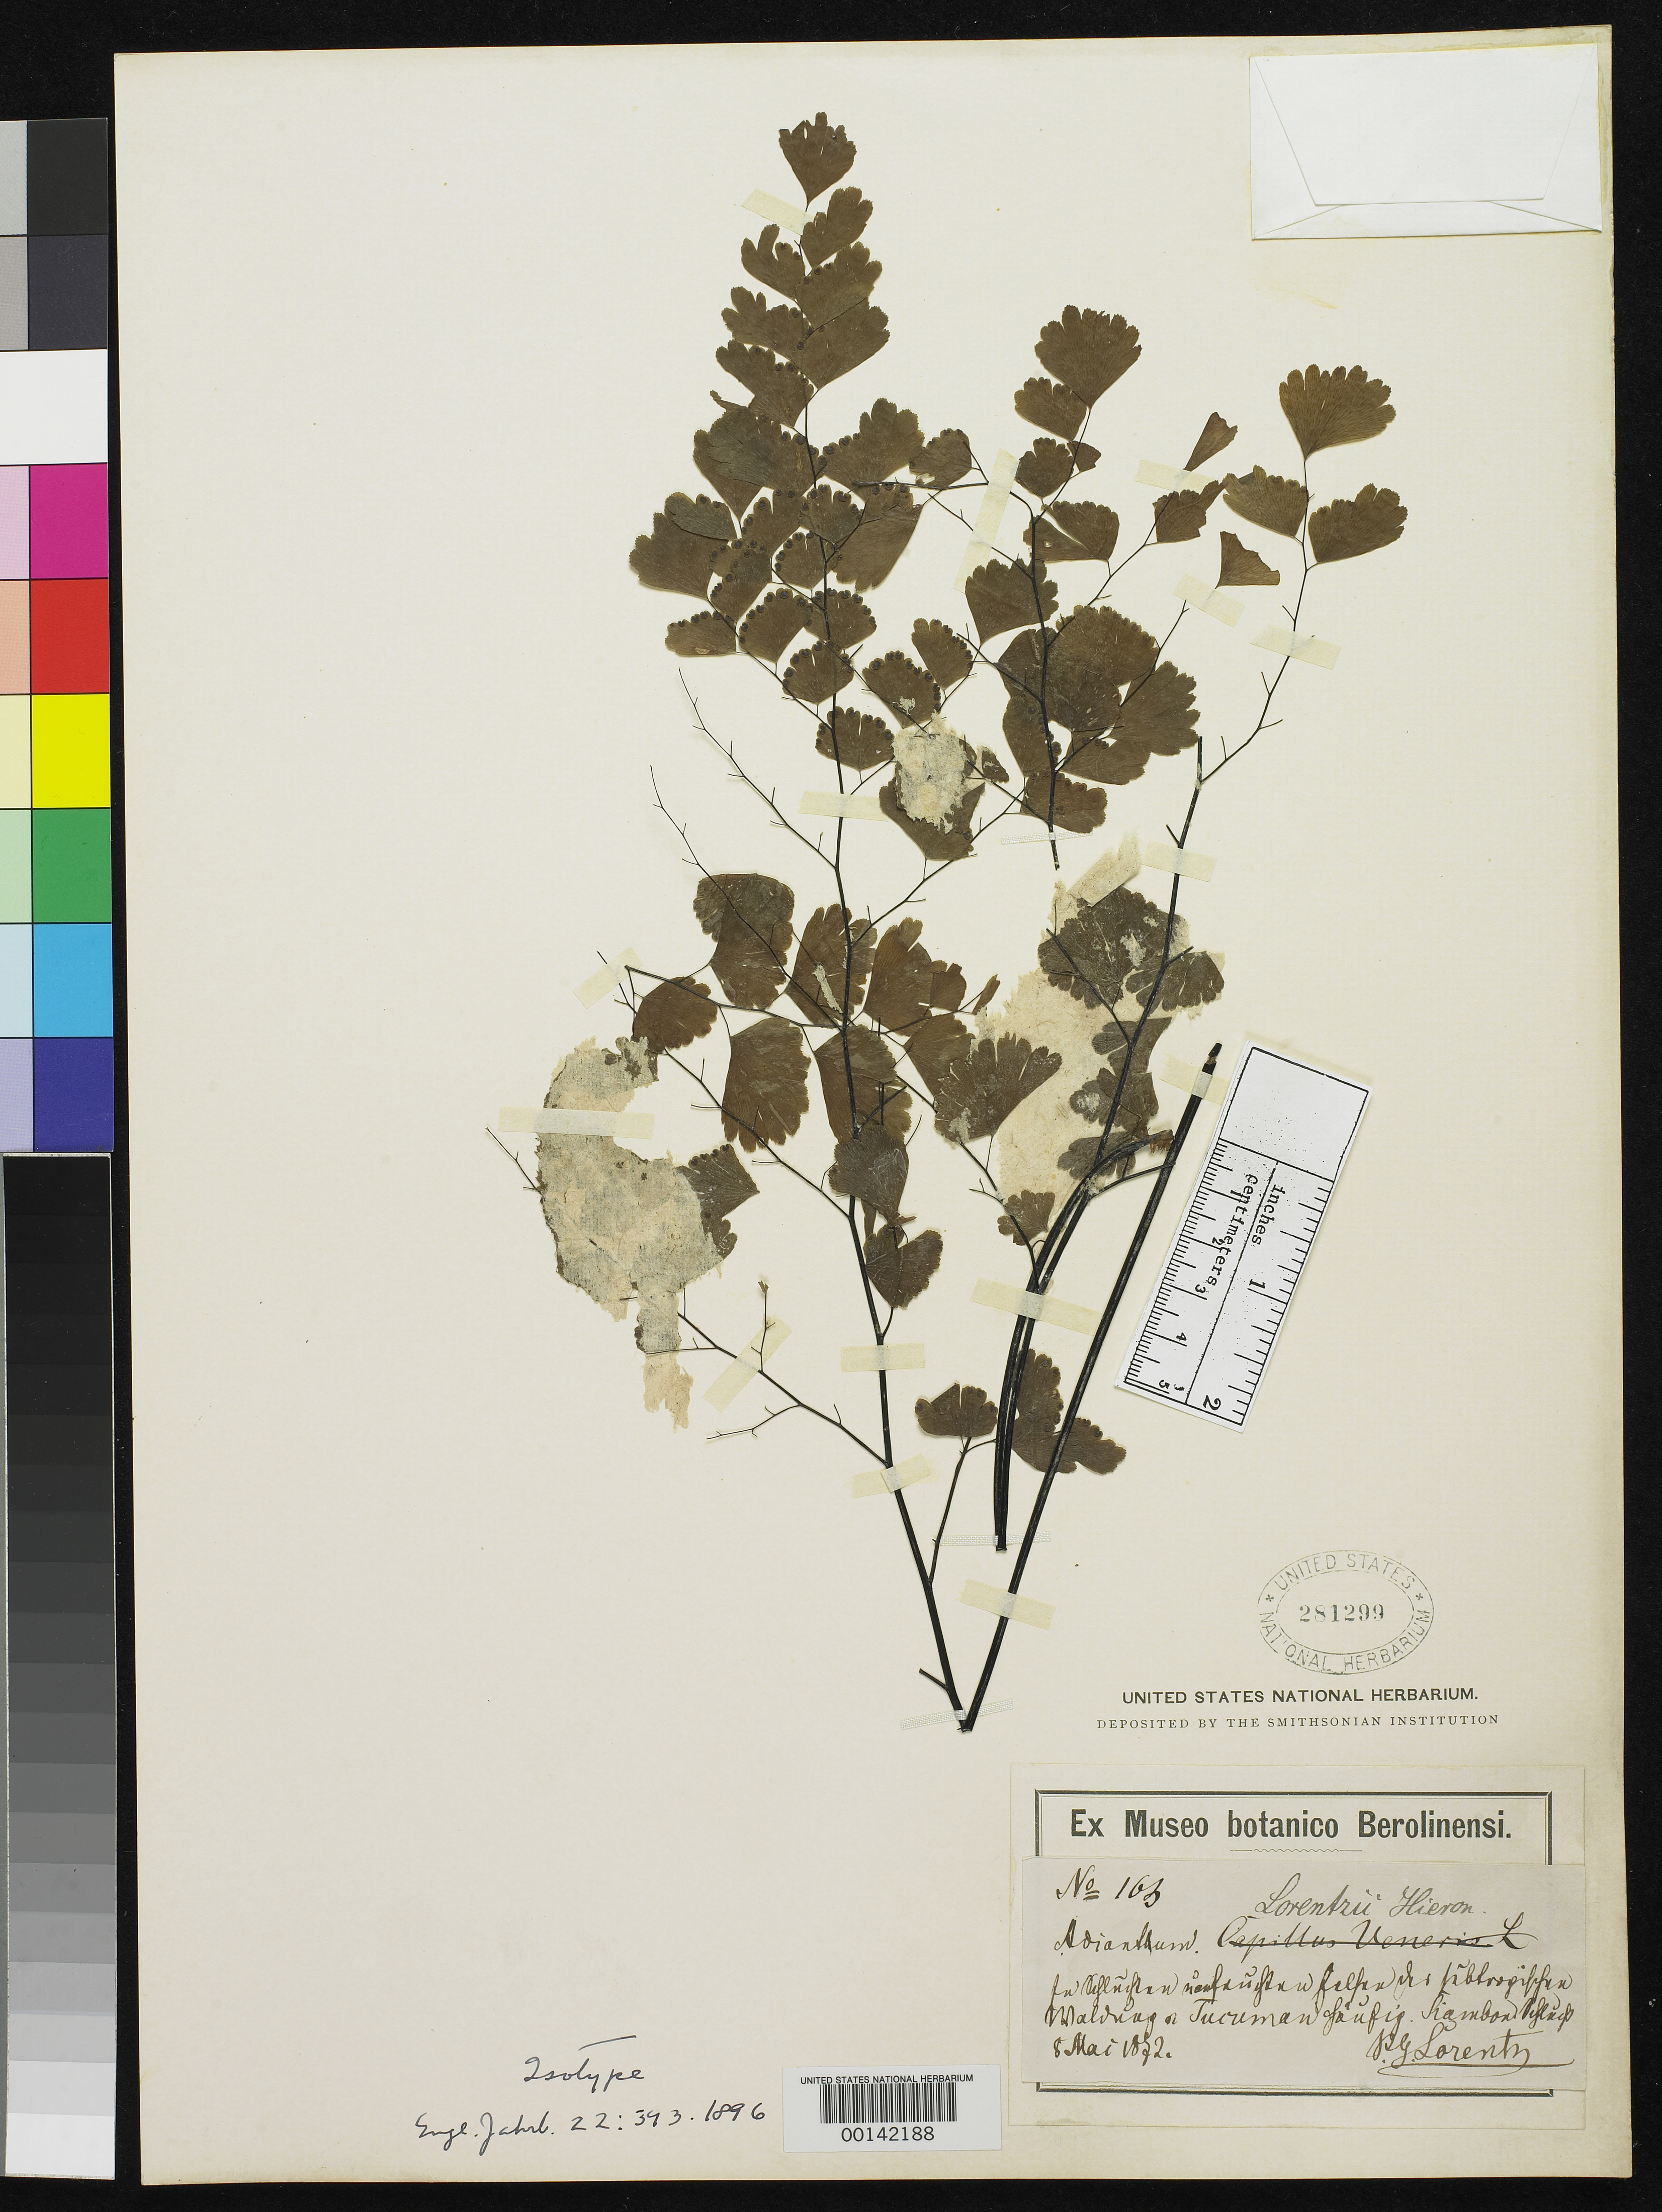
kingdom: Plantae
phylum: Tracheophyta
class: Polypodiopsida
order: Polypodiales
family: Pteridaceae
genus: Adiantum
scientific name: Adiantum lorentzii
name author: Hieron.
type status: Type Collection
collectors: P. G. Lorentz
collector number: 163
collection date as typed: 08 May 1892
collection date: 1892-05-08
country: Argentina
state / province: Tucumán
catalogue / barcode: US 281299